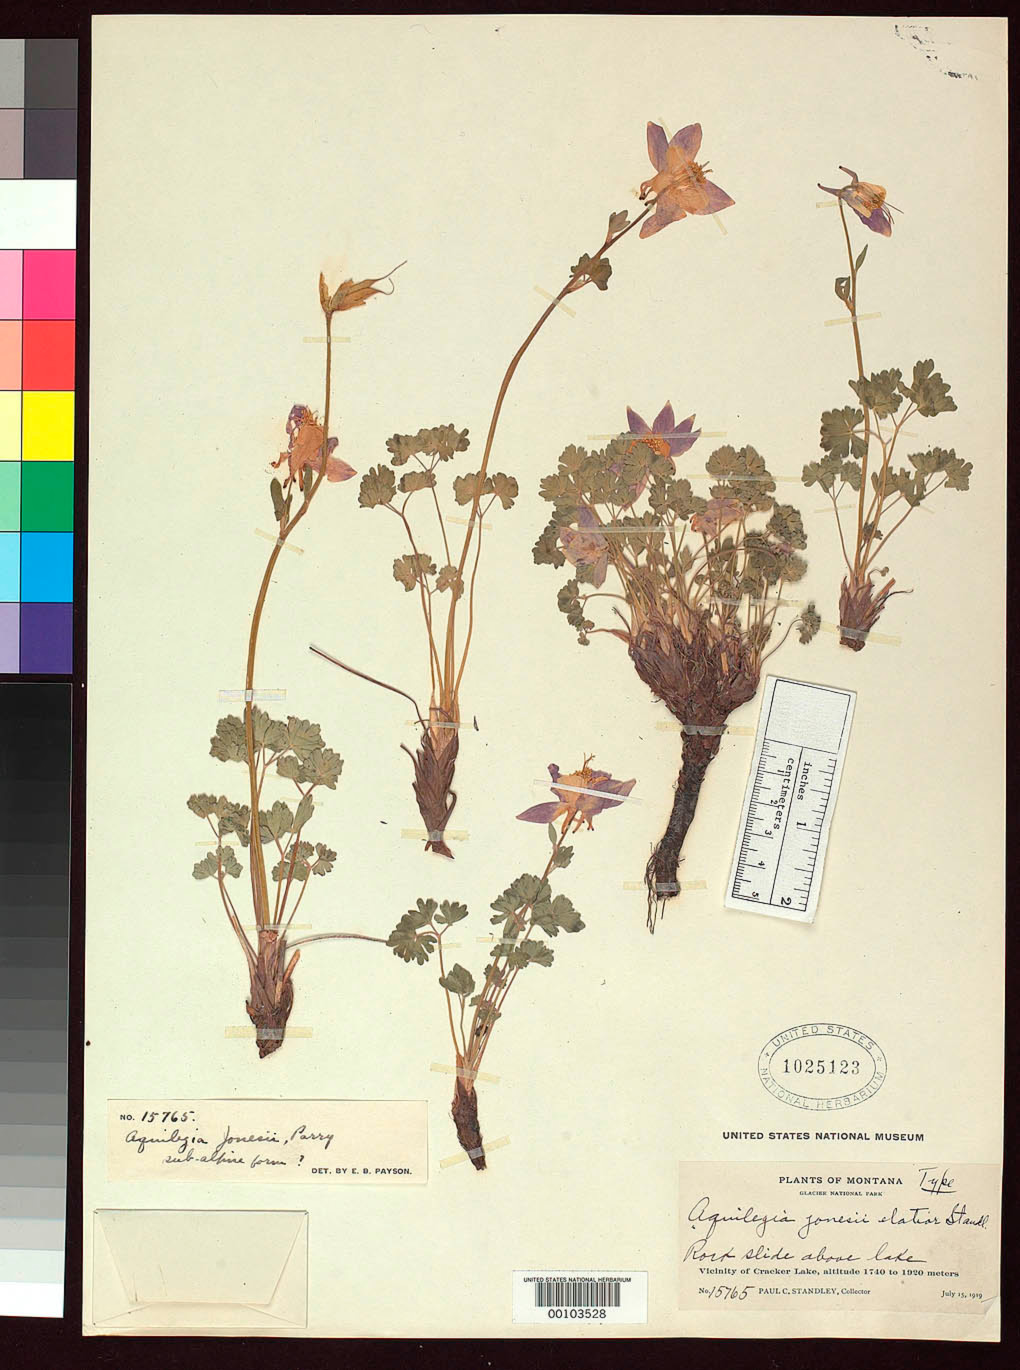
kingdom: Plantae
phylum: Tracheophyta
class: Magnoliopsida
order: Ranunculales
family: Ranunculaceae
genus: Aquilegia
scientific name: Aquilegia jonesii subsp. elatior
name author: Standl.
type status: Holotype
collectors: P. C. Standley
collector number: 15765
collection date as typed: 15 Jul 1919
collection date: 1919-07-15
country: United States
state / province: Montana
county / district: Glacier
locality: Glacier National Park, vicinity of Cracker Lake.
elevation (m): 1740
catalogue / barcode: US 1025123